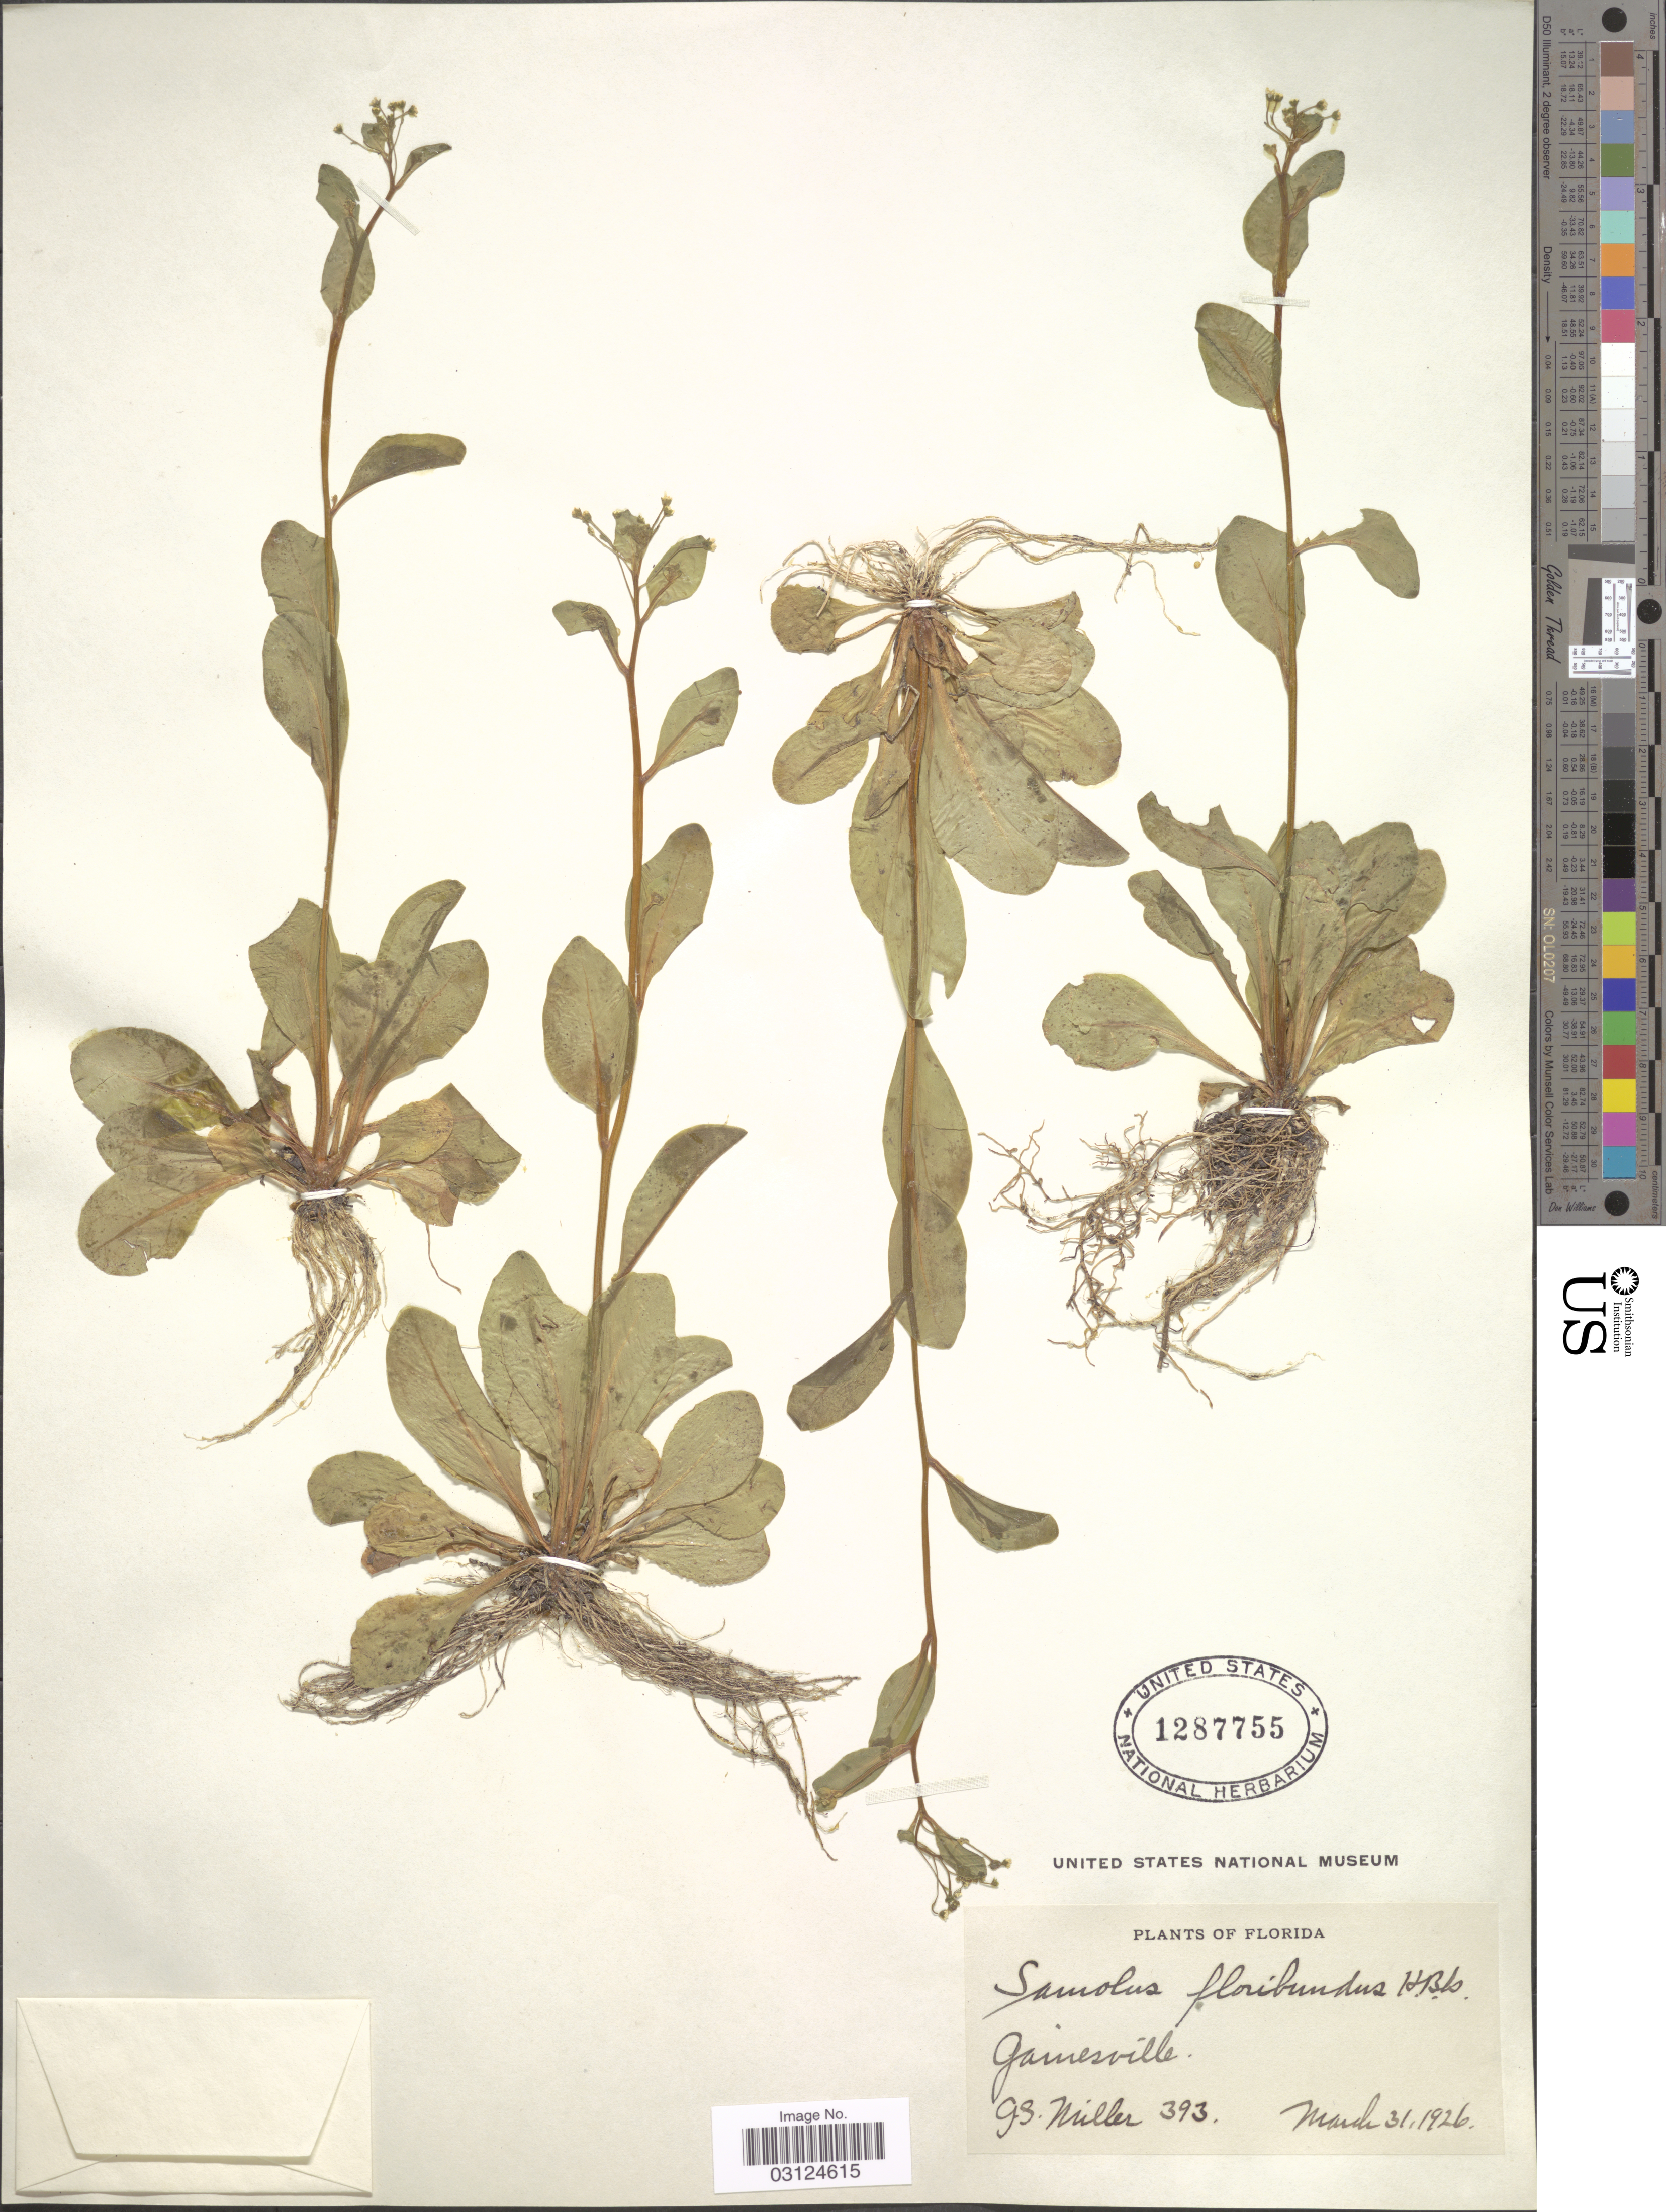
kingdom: Plantae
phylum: Tracheophyta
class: Magnoliopsida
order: Ericales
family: Primulaceae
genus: Samolus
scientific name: Samolus parviflorus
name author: Raf.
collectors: G. S. Miller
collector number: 393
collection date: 1926-03-31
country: United States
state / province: Florida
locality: Gainesville.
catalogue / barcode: US 1287755